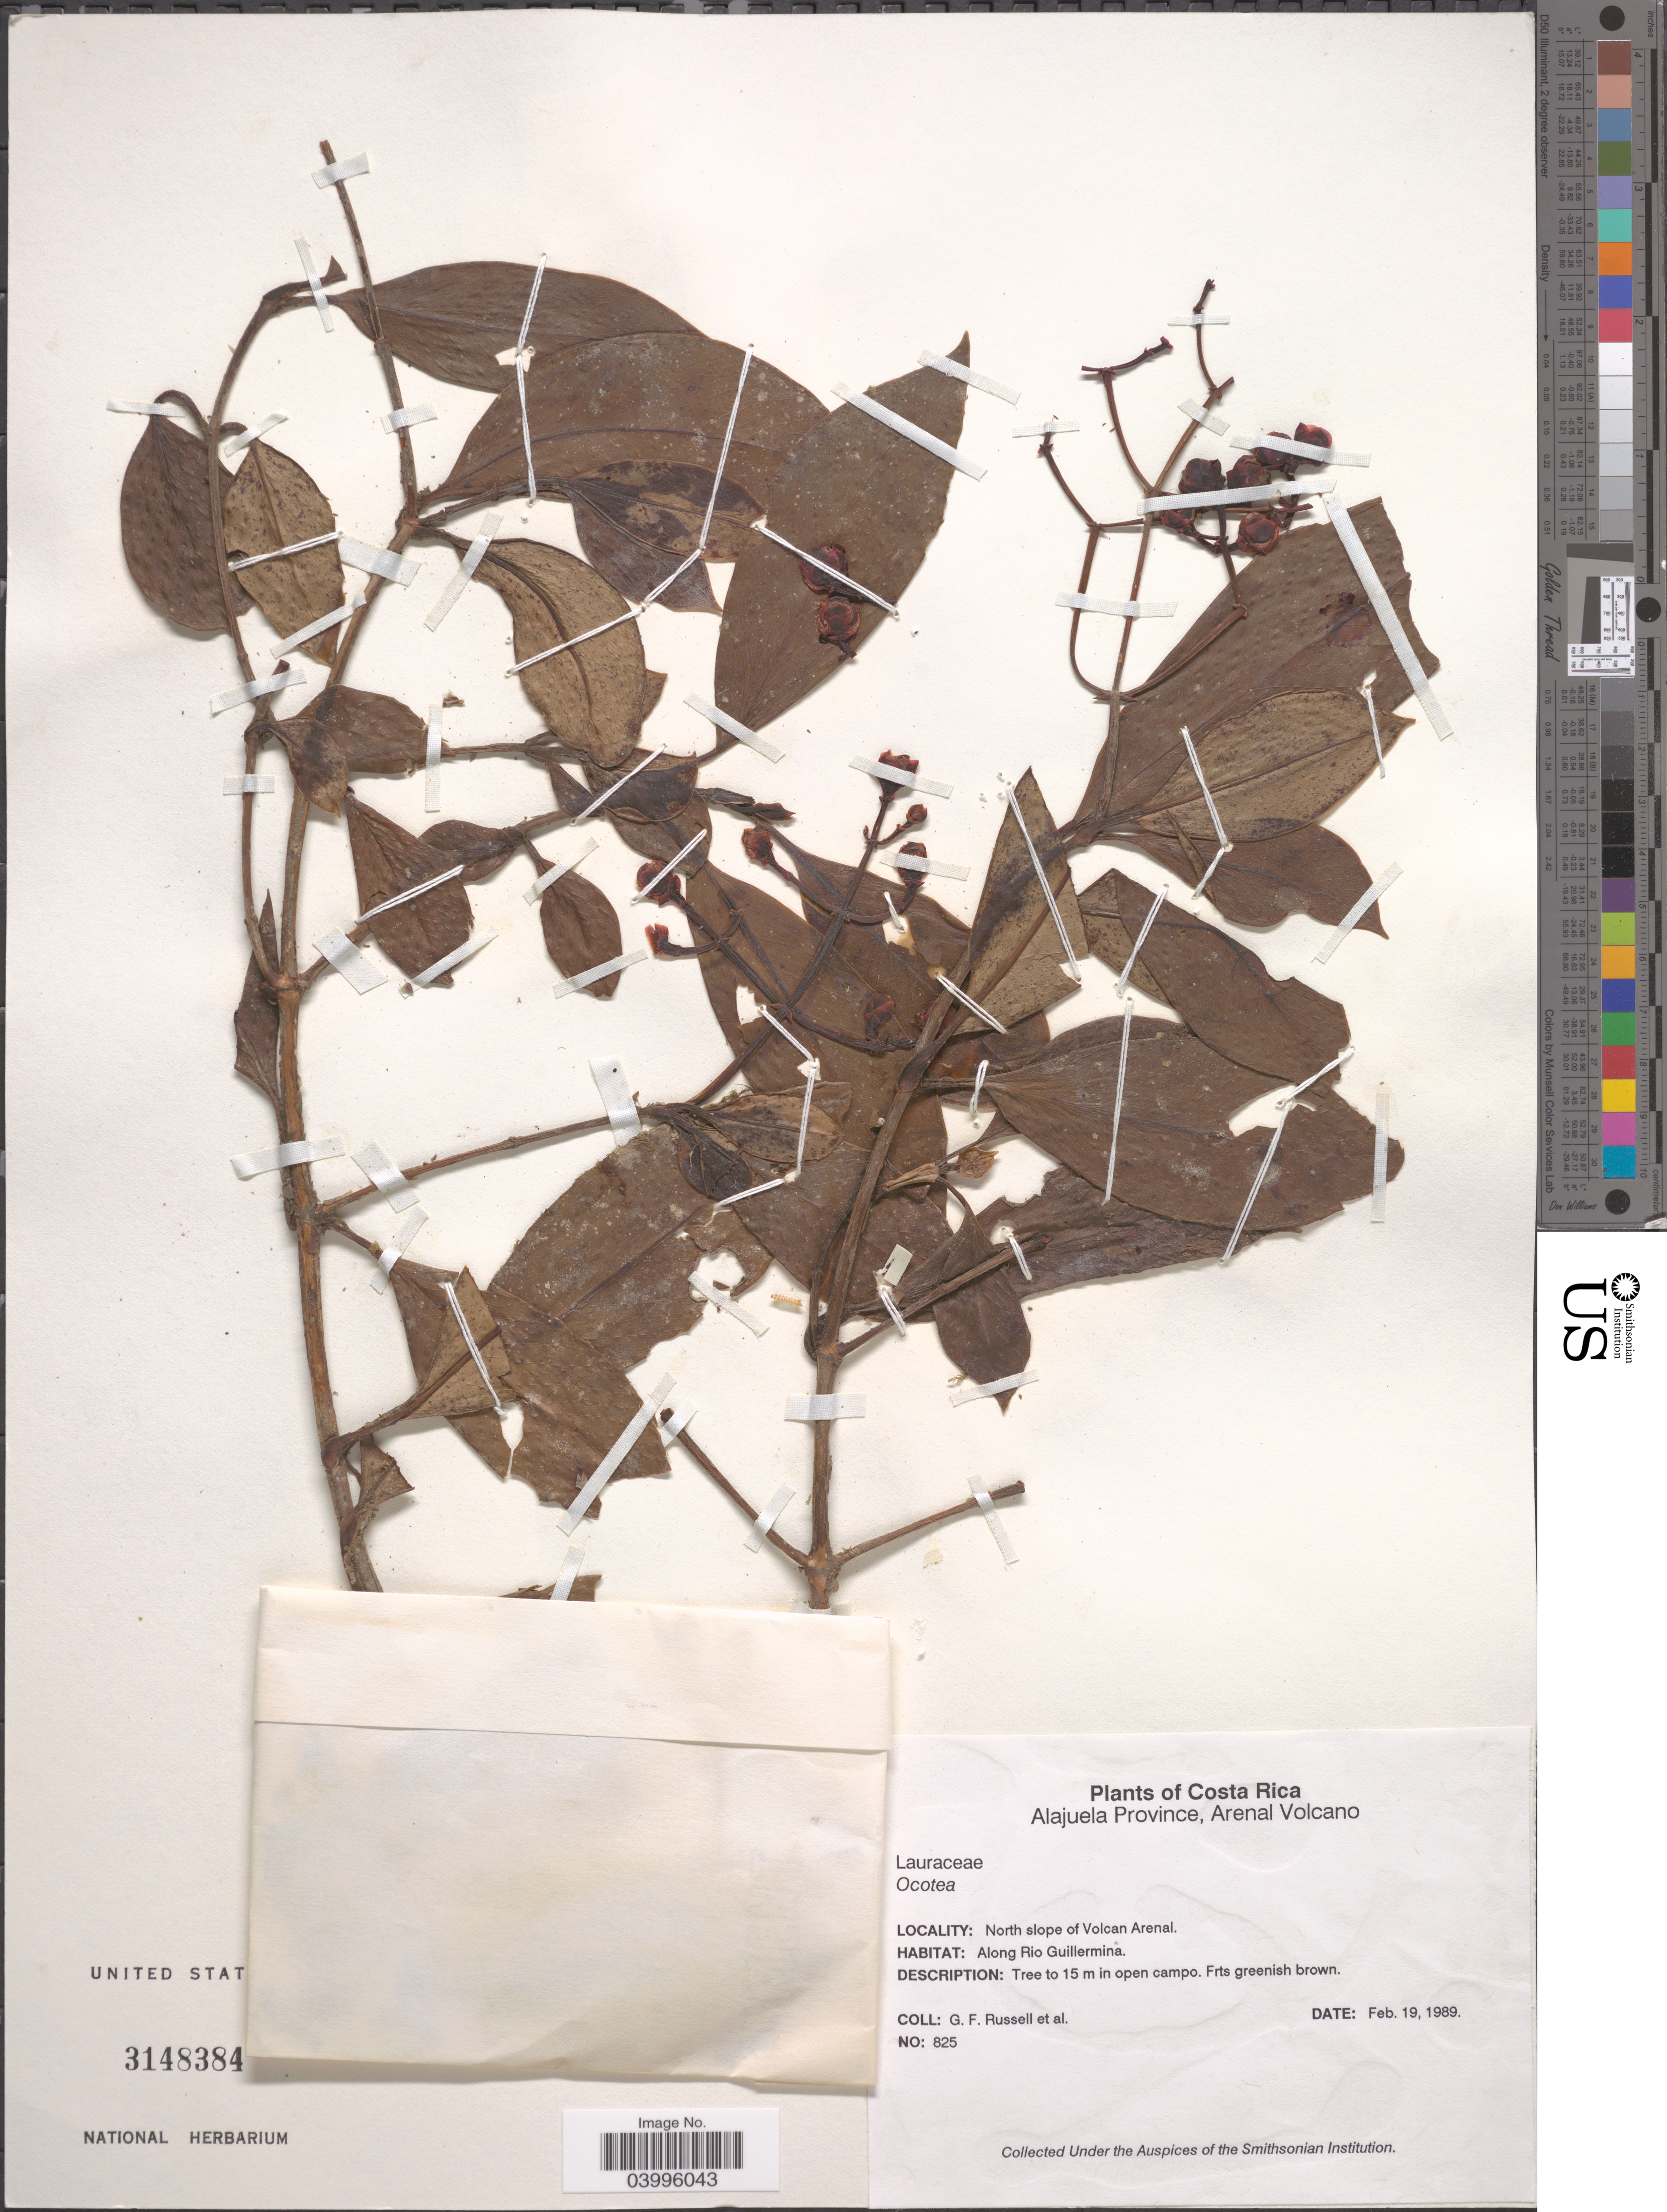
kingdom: Plantae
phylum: Tracheophyta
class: Magnoliopsida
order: Laurales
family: Lauraceae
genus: Ocotea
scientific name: Ocotea sp.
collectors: G. Russell & et al.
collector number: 825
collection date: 1989-02-19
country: Costa Rica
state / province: Alajuela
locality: Arenal Volcano. North slope of Volcan Arenal. Along Rio Guillermina.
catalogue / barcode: US 3148384